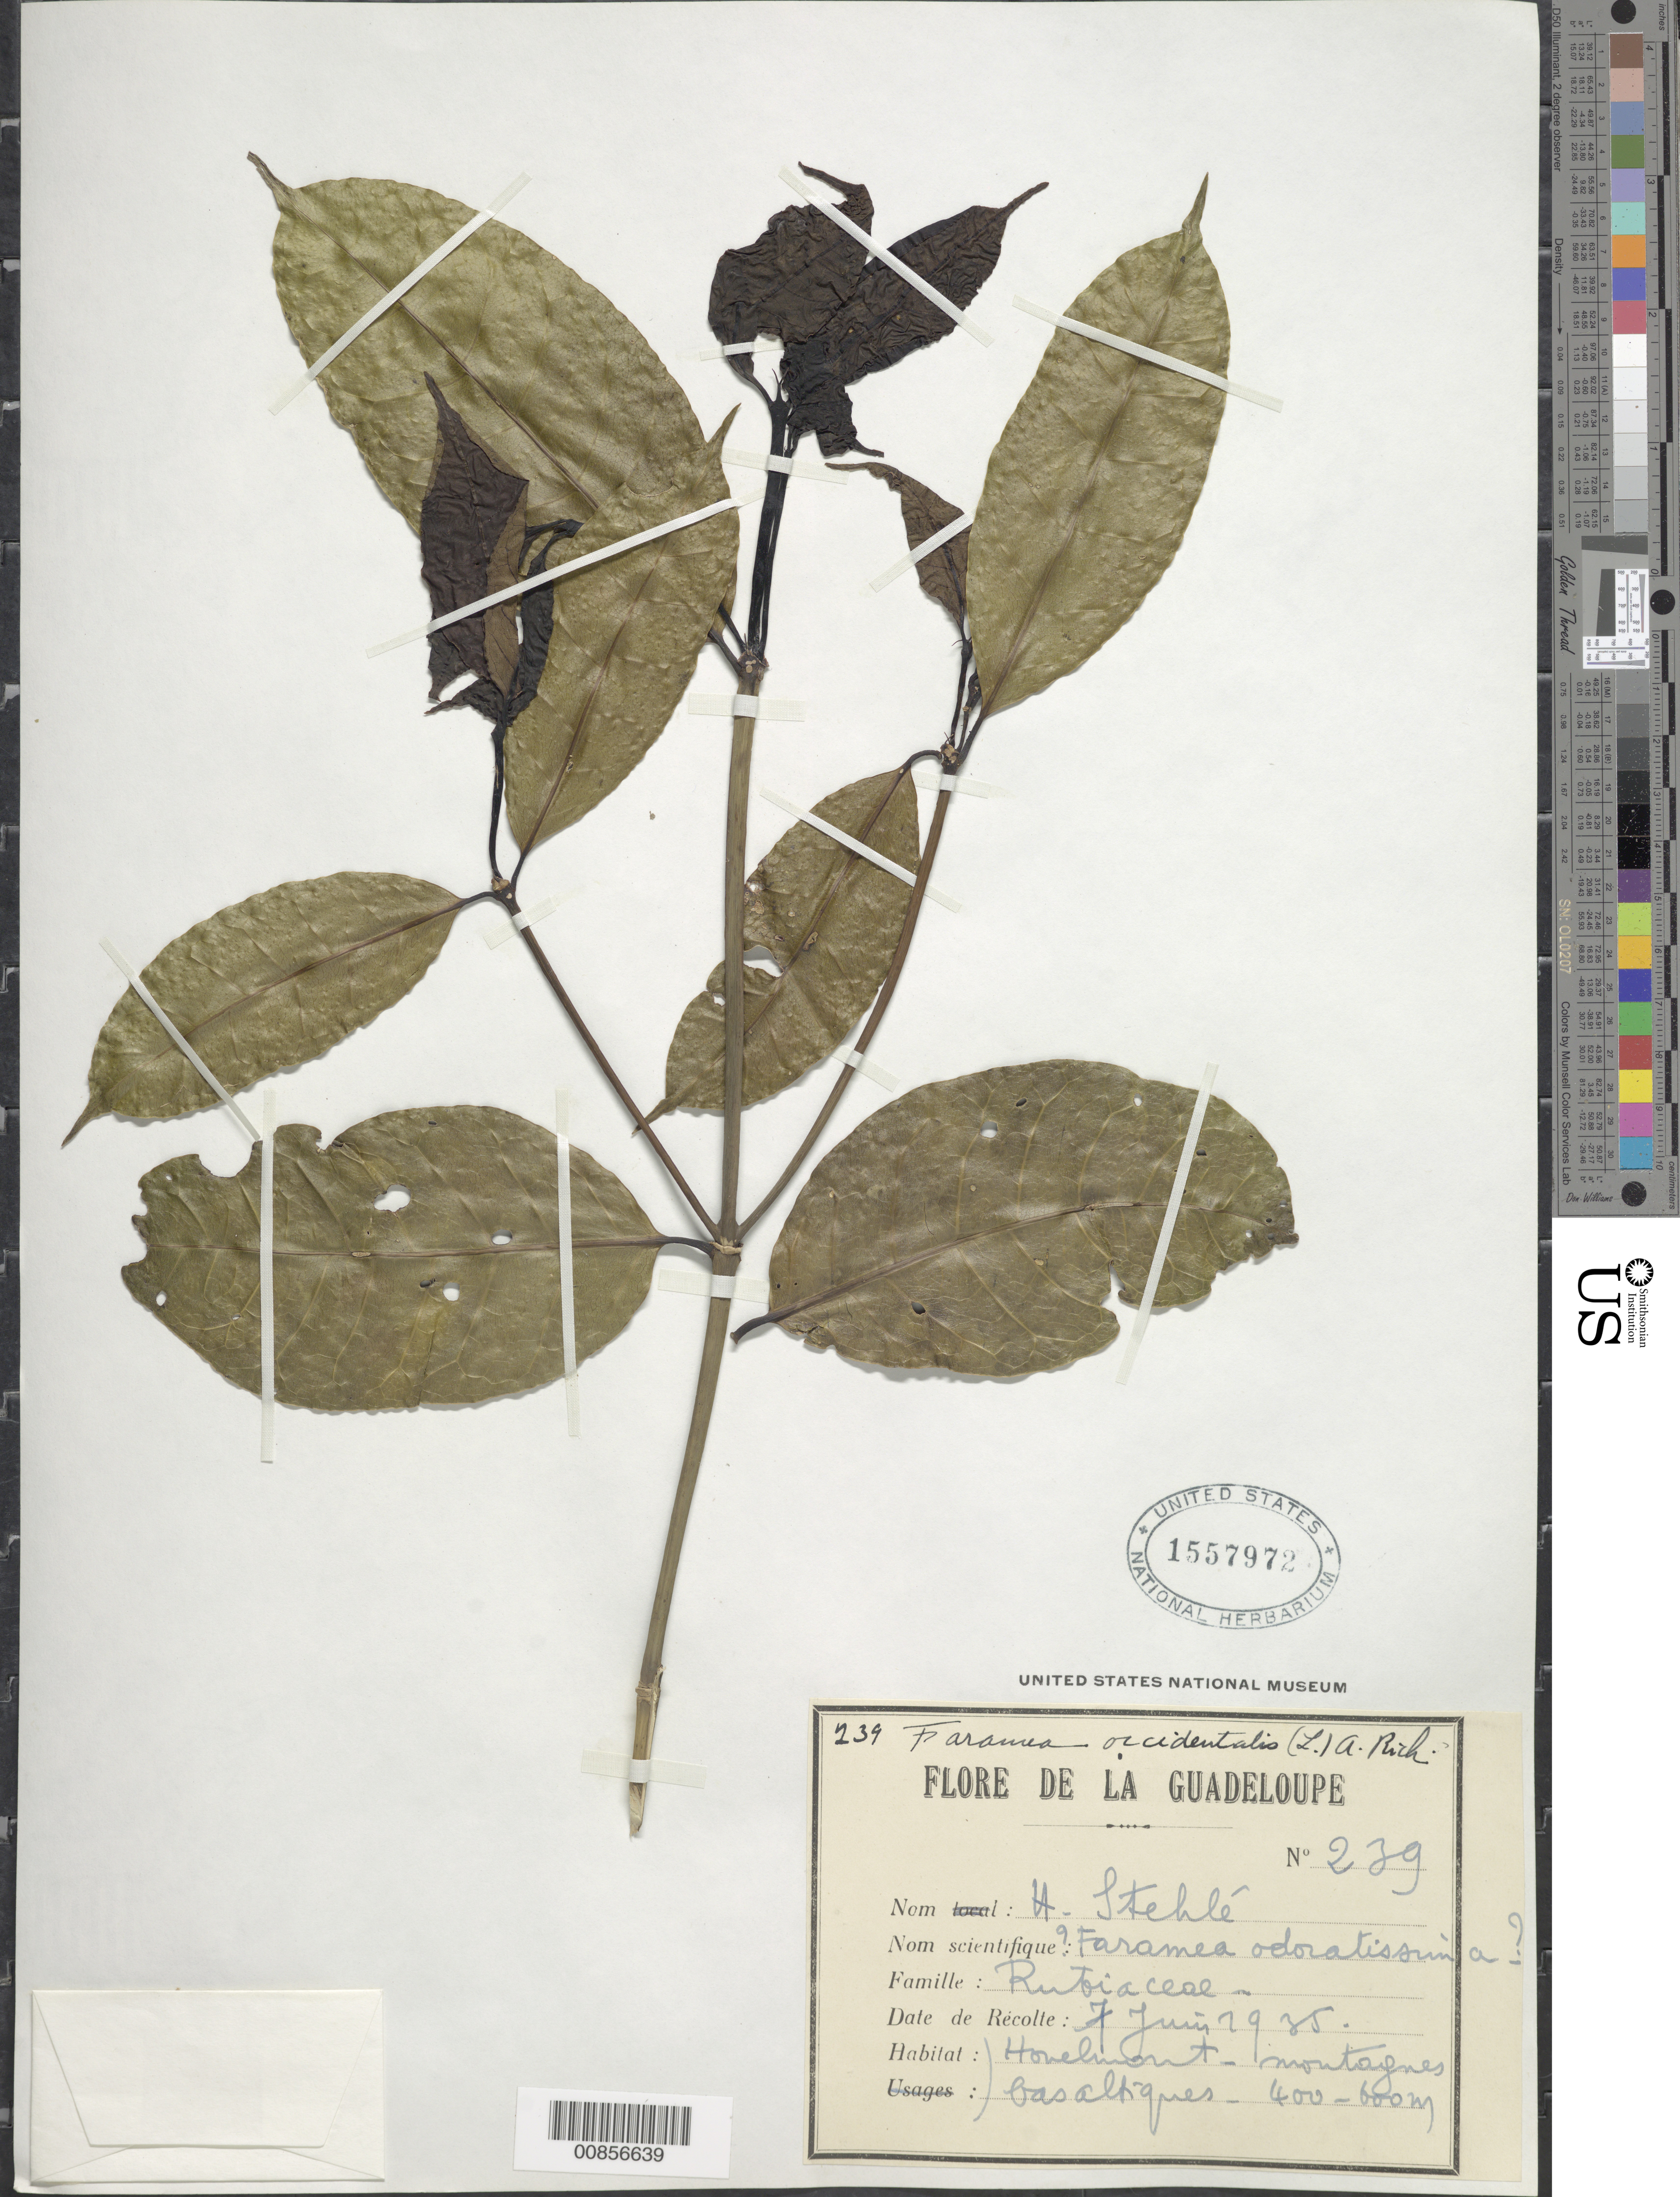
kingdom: Plantae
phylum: Tracheophyta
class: Magnoliopsida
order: Gentianales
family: Rubiaceae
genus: Faramea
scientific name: Faramea occidentalis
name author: (L.) A. Rich.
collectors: H. Stehlé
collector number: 239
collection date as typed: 07 Jun 1935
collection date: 1935-06-07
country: Guadeloupe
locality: Hovelmont-montagnes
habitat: Montagnes basaltique, bas altiques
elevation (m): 400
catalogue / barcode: US 1557972